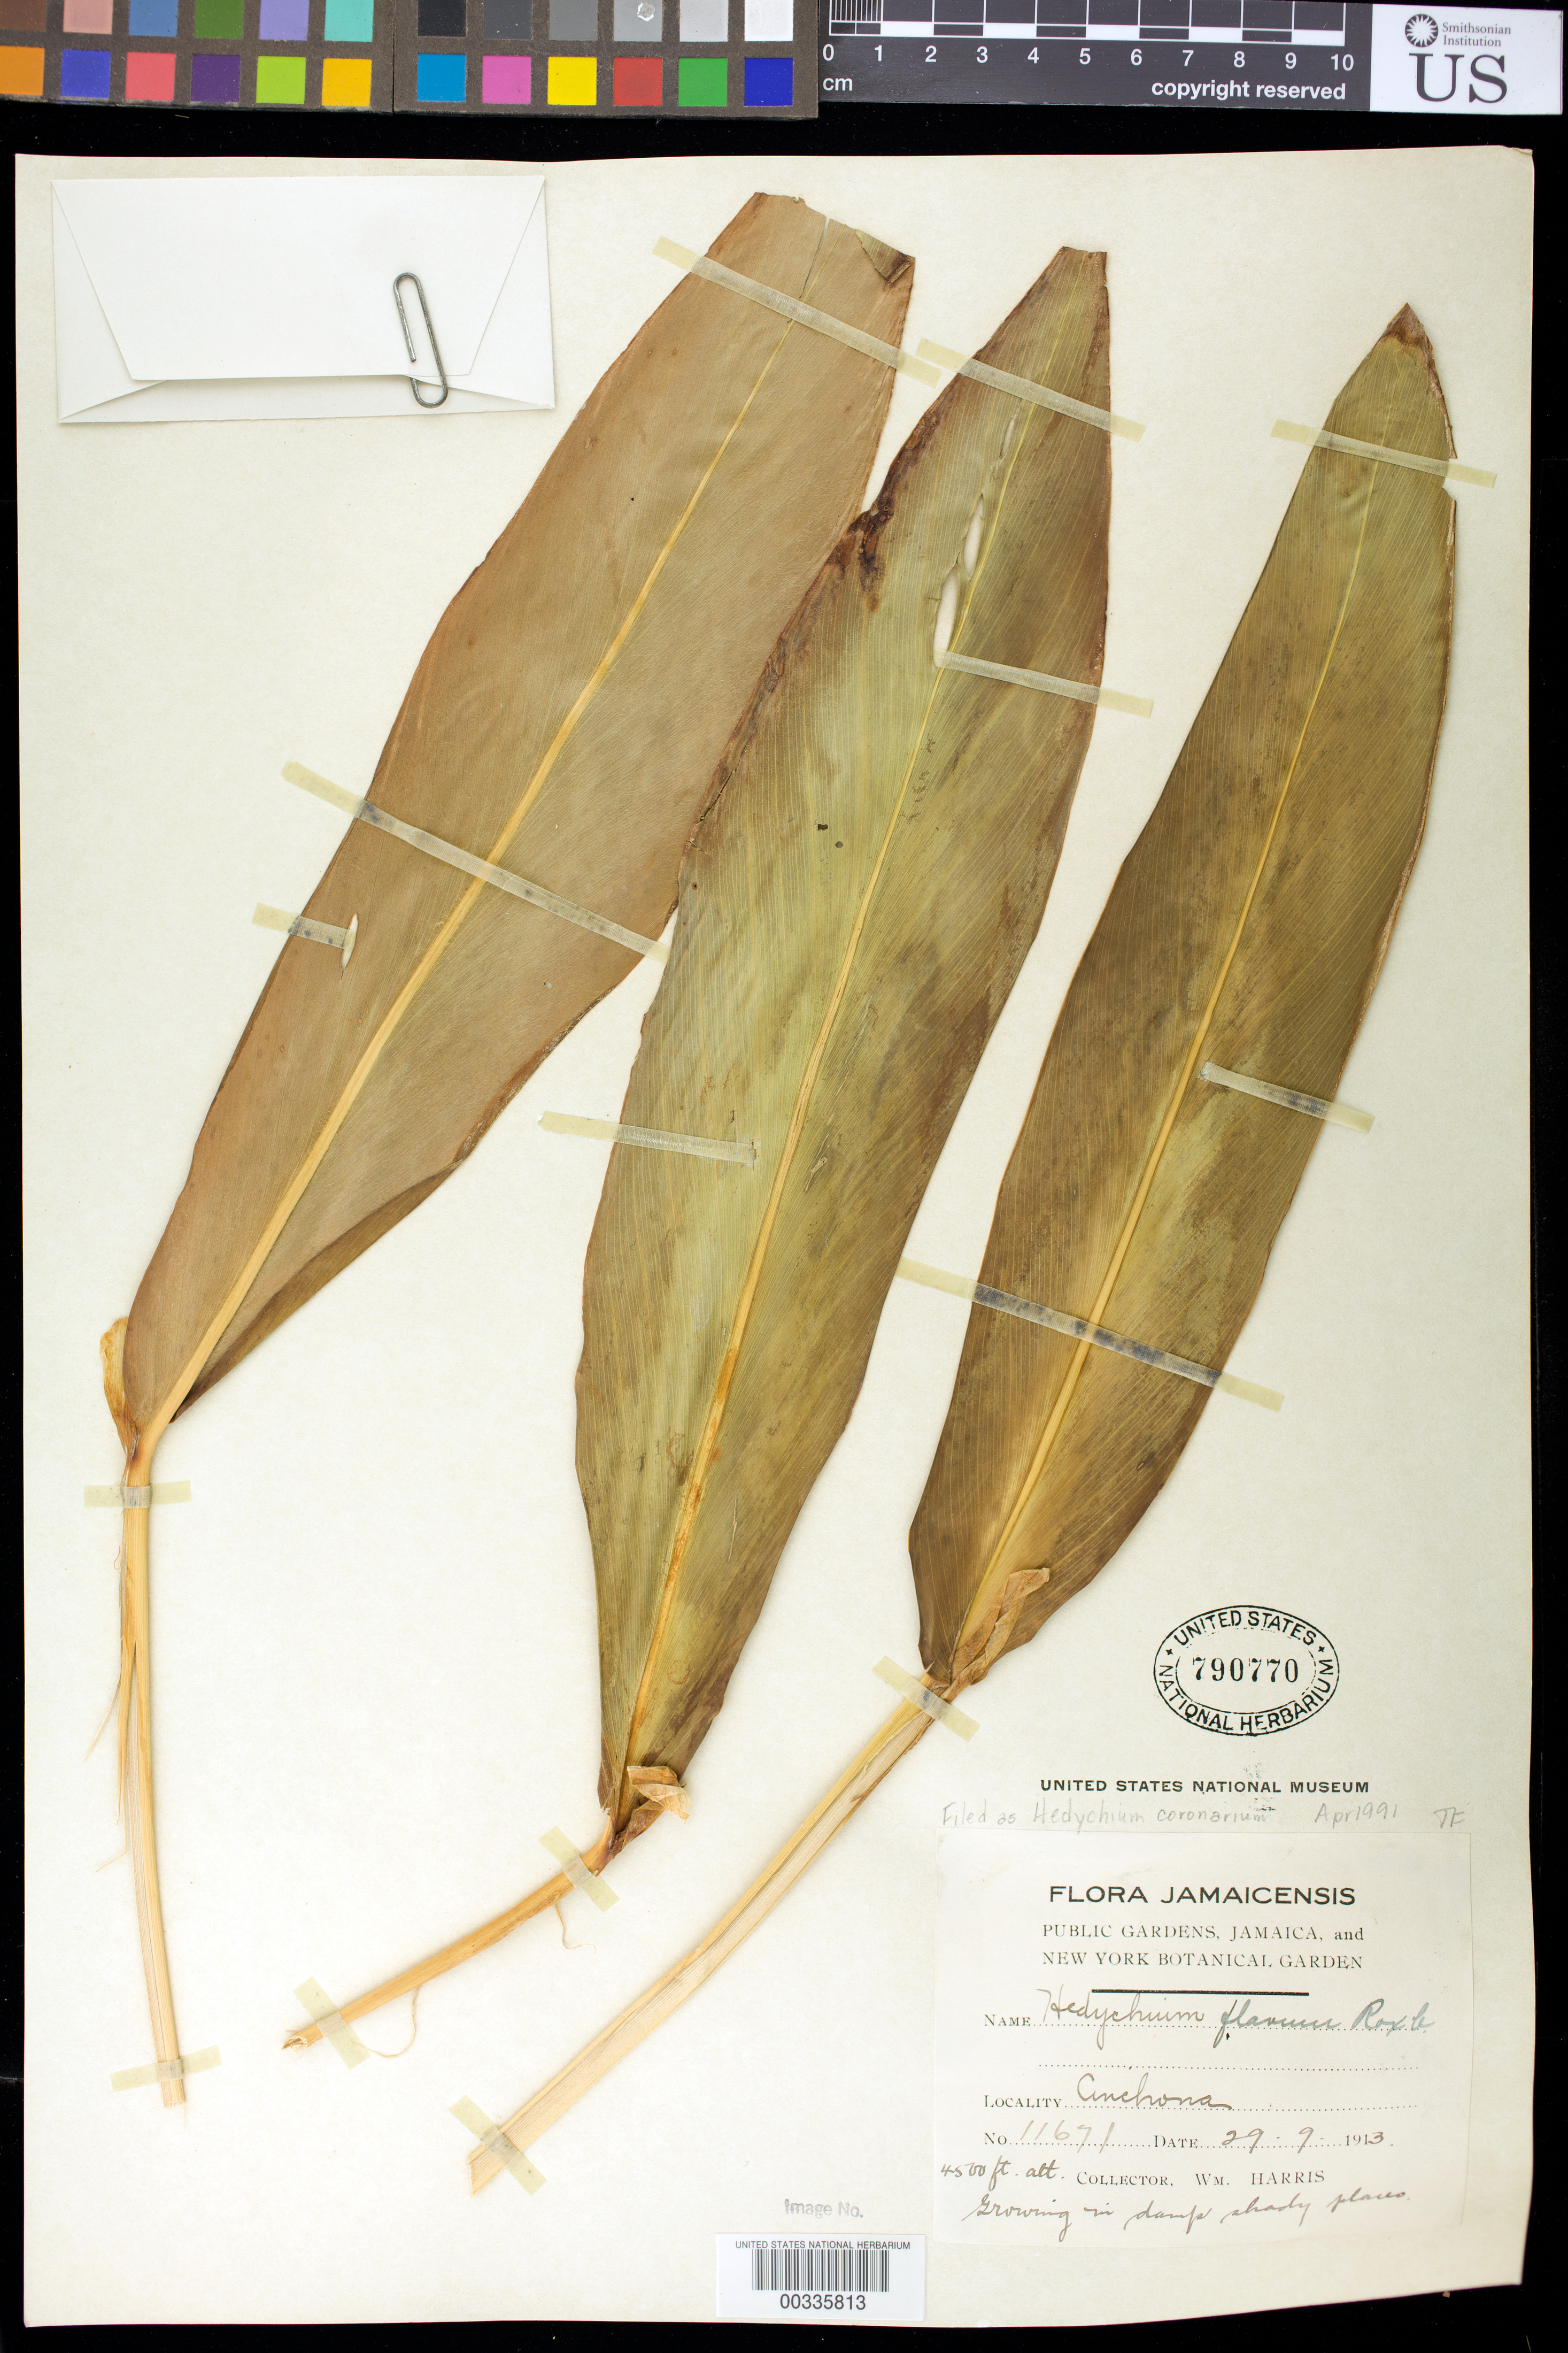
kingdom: Plantae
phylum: Tracheophyta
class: Liliopsida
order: Zingiberales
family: Zingiberaceae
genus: Hedychium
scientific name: Hedychium coronarium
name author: J. Koenig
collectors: W. H. Harris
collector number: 11671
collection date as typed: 29 Sep 1913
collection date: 1913-09-29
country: Jamaica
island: Greater Antilles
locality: Cinchona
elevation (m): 1372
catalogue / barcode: US 790770